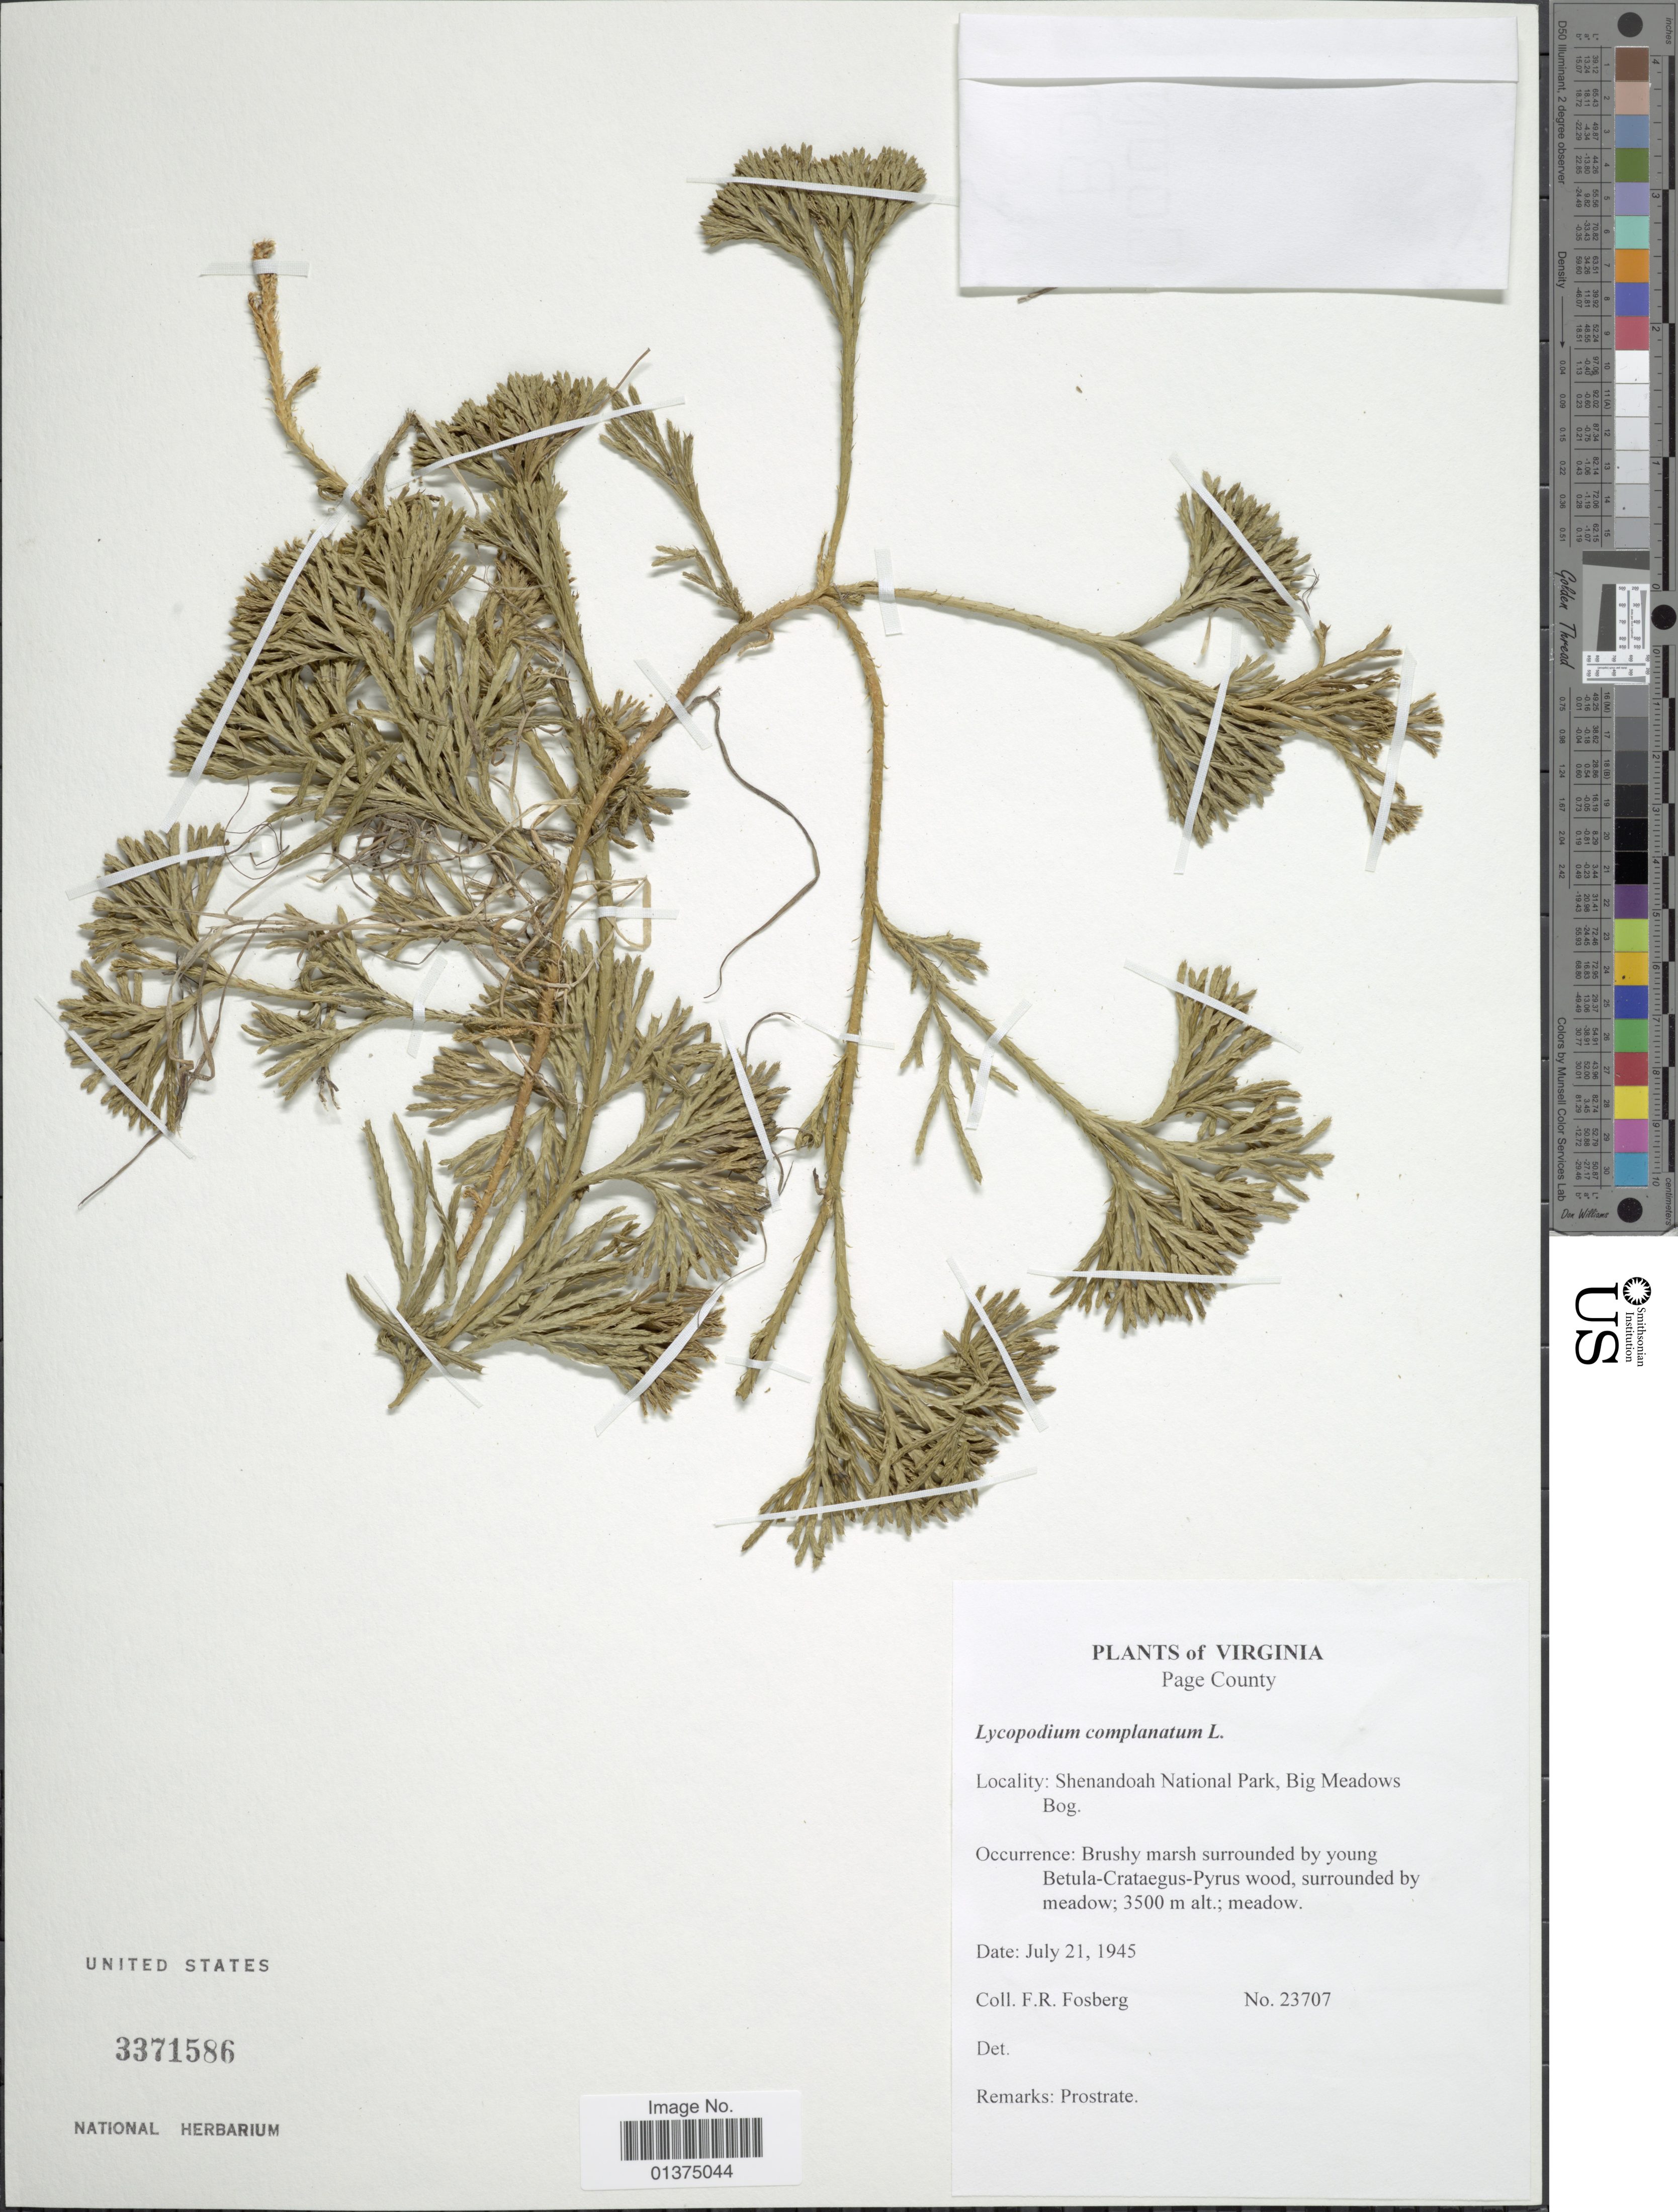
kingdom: Plantae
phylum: Tracheophyta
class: Lycopodiopsida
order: Lycopodiales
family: Lycopodiaceae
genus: Diphasiastrum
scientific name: Diphasiastrum complanatum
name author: (L.) Holub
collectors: F. R. Fosberg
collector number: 23707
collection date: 1945-07-21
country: United States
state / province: Virginia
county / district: Page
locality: Shenandoah National Park, Big Meadows Bog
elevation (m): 3500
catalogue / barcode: US 3371586